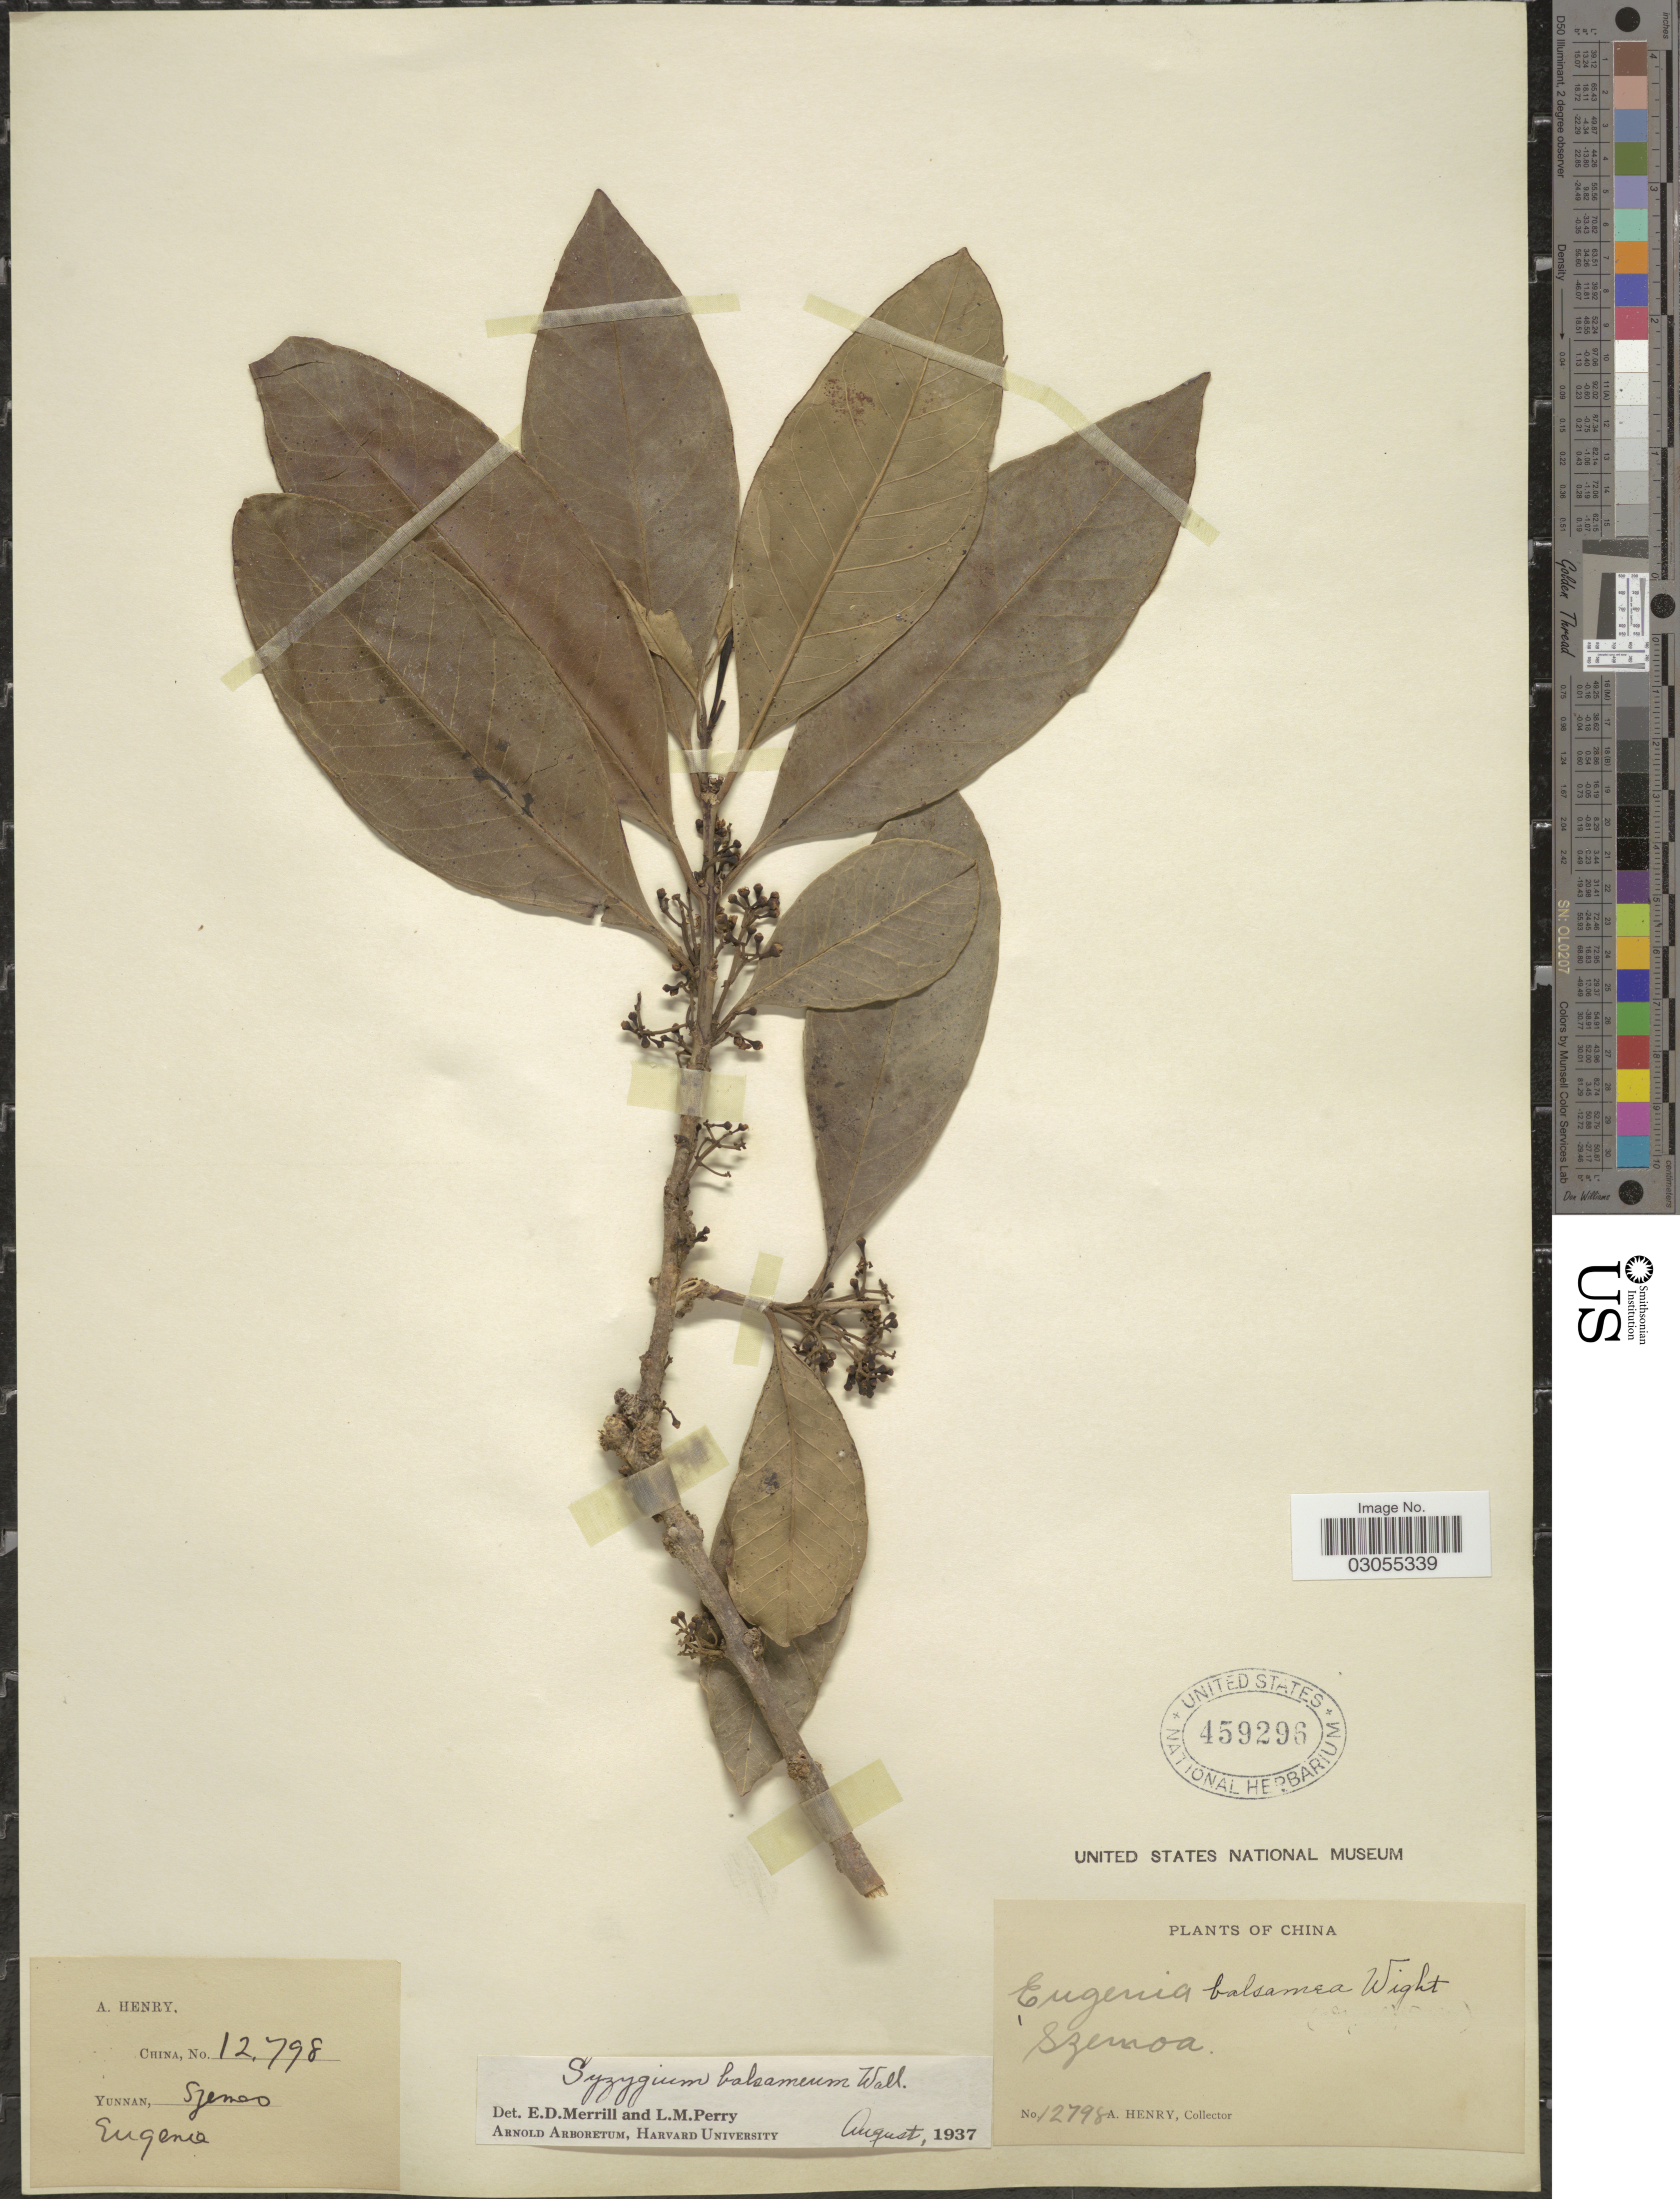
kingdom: Plantae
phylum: Tracheophyta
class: Magnoliopsida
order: Myrtales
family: Myrtaceae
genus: Syzygium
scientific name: Syzygium balsameum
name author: (Wight) Wall. ex Walp.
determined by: Merrill, Elmer D.; Perry, L. M.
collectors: A. Henry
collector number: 12798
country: China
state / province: Yunnan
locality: Szemoa.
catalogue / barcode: US 459296